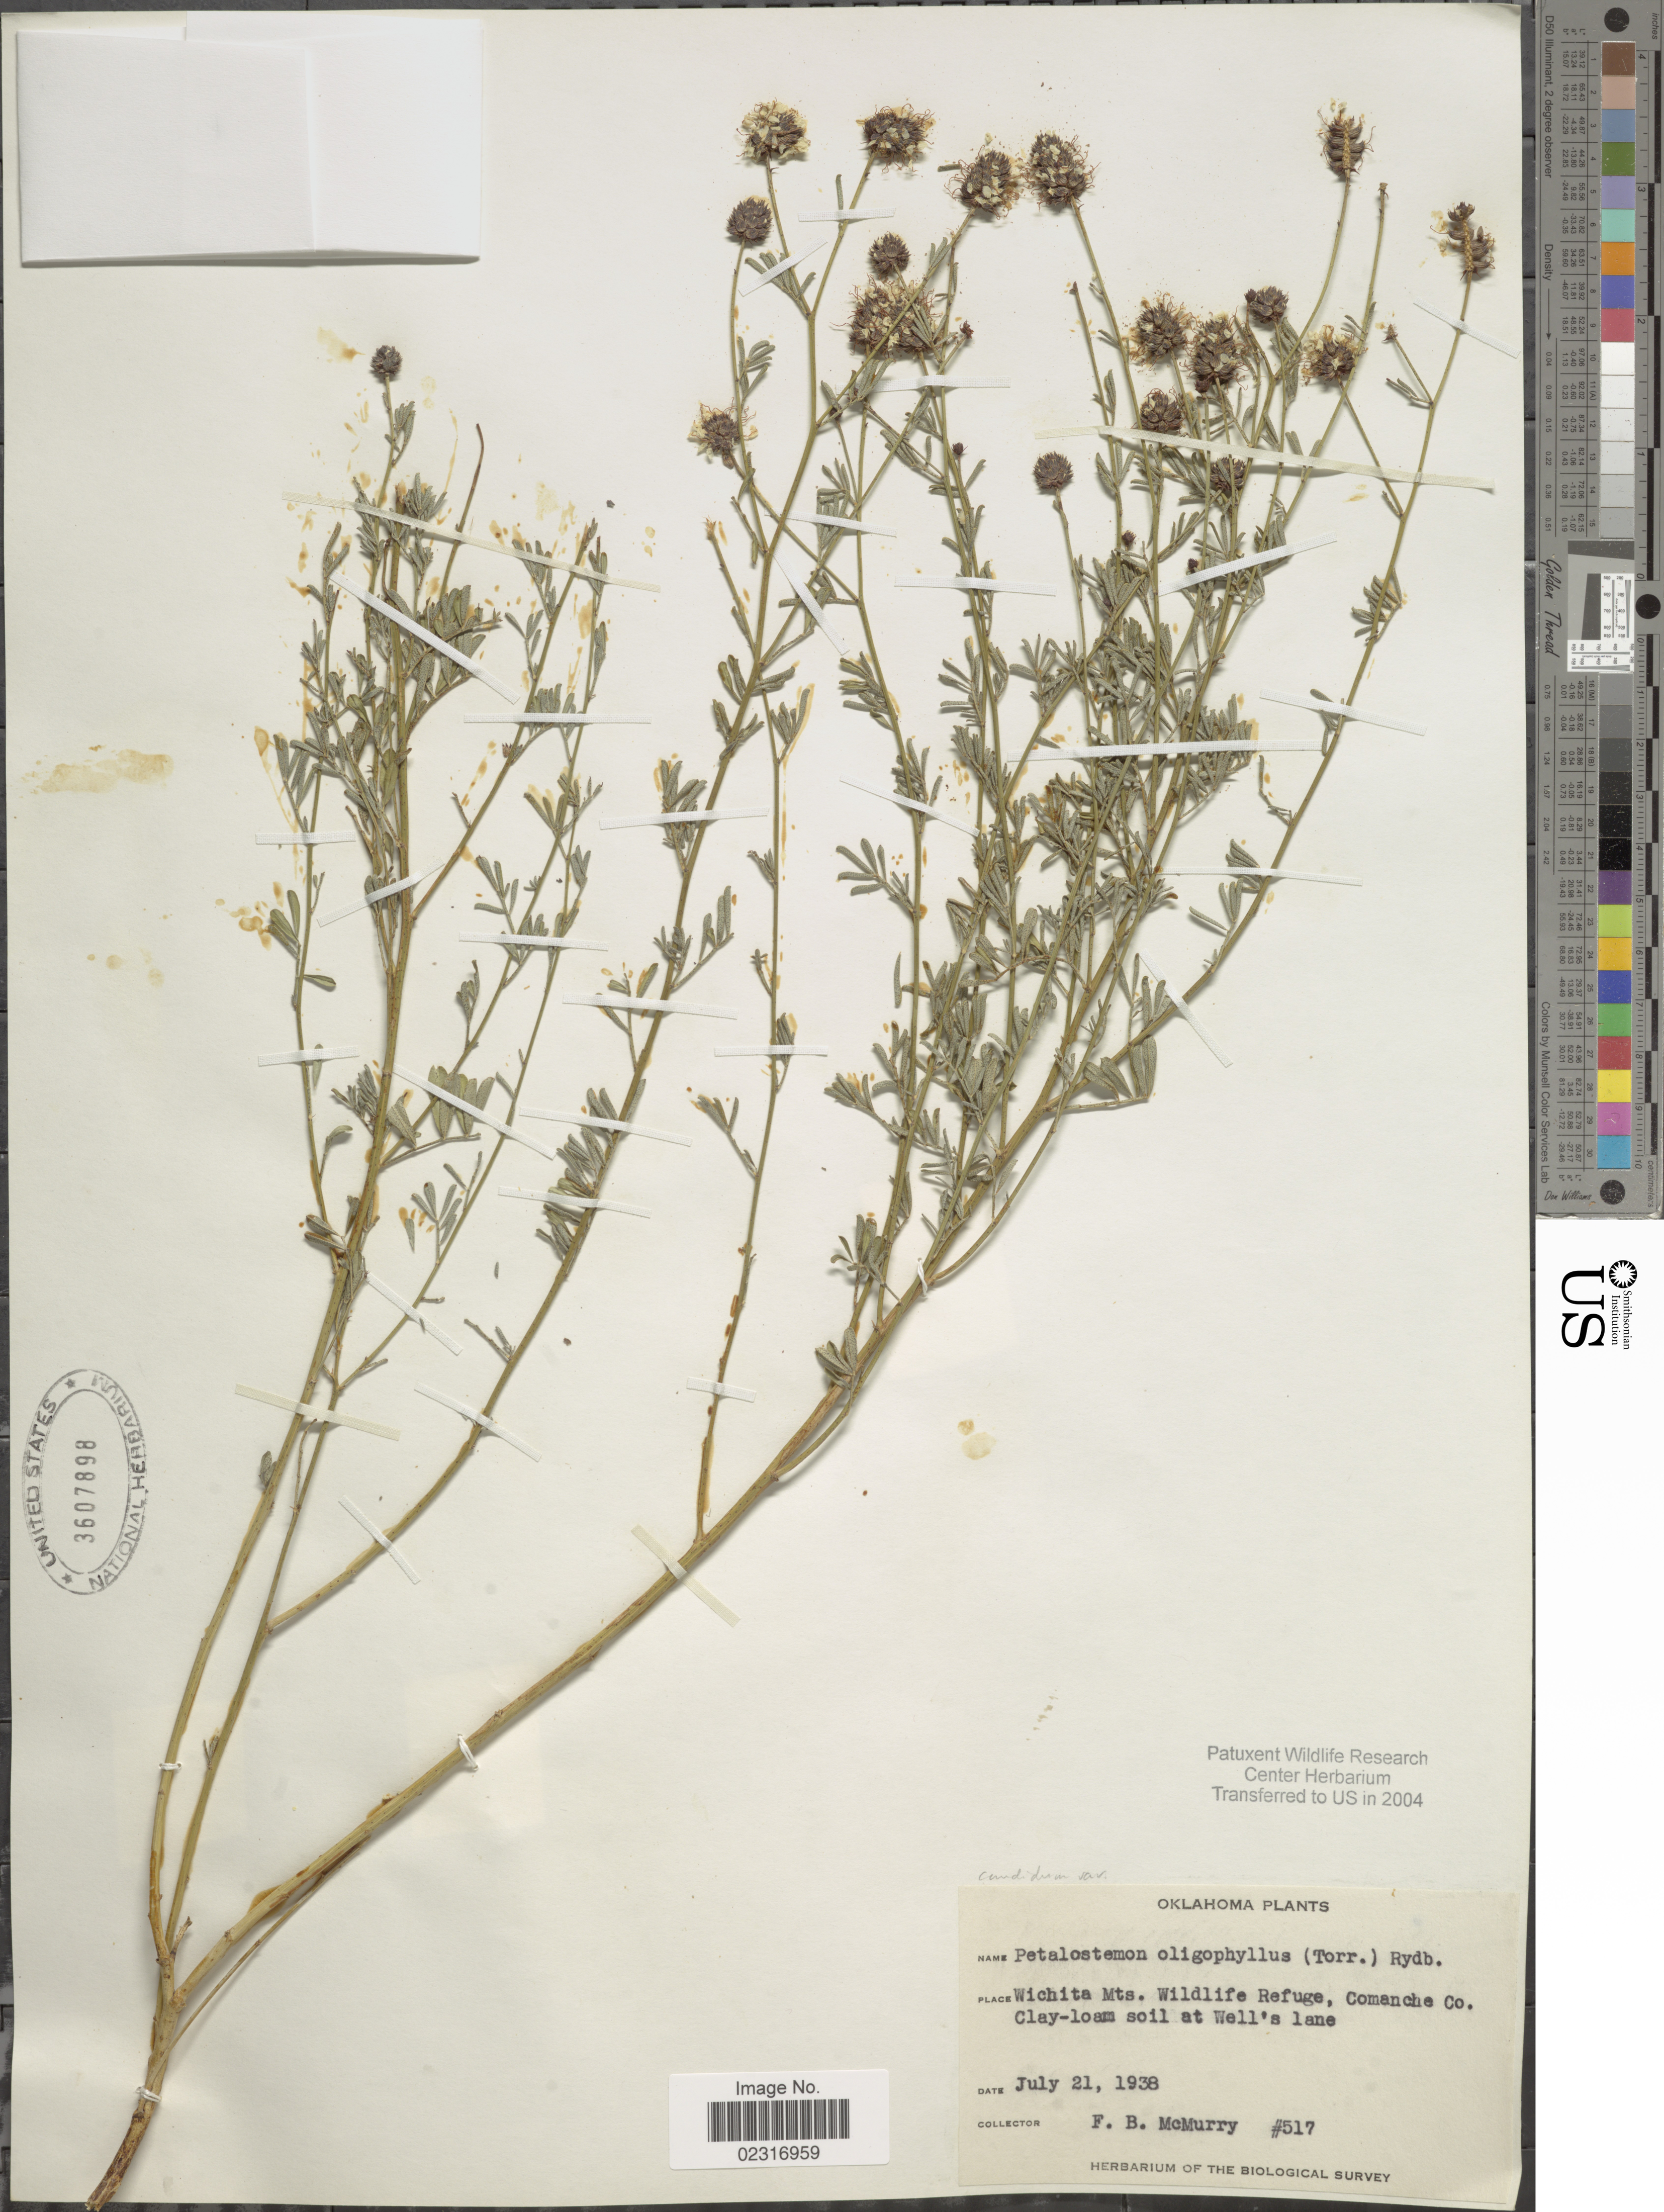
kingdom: Plantae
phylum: Tracheophyta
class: Magnoliopsida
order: Fabales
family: Fabaceae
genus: Dalea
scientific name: Dalea candida var. oligophylla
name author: (Torr) Shinners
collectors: F. B. McMurry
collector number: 517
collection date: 1938-07-21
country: United States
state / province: Oklahoma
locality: Wichita Mts. Wildlife Refuge, Comanche Co.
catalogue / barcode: US 3607898